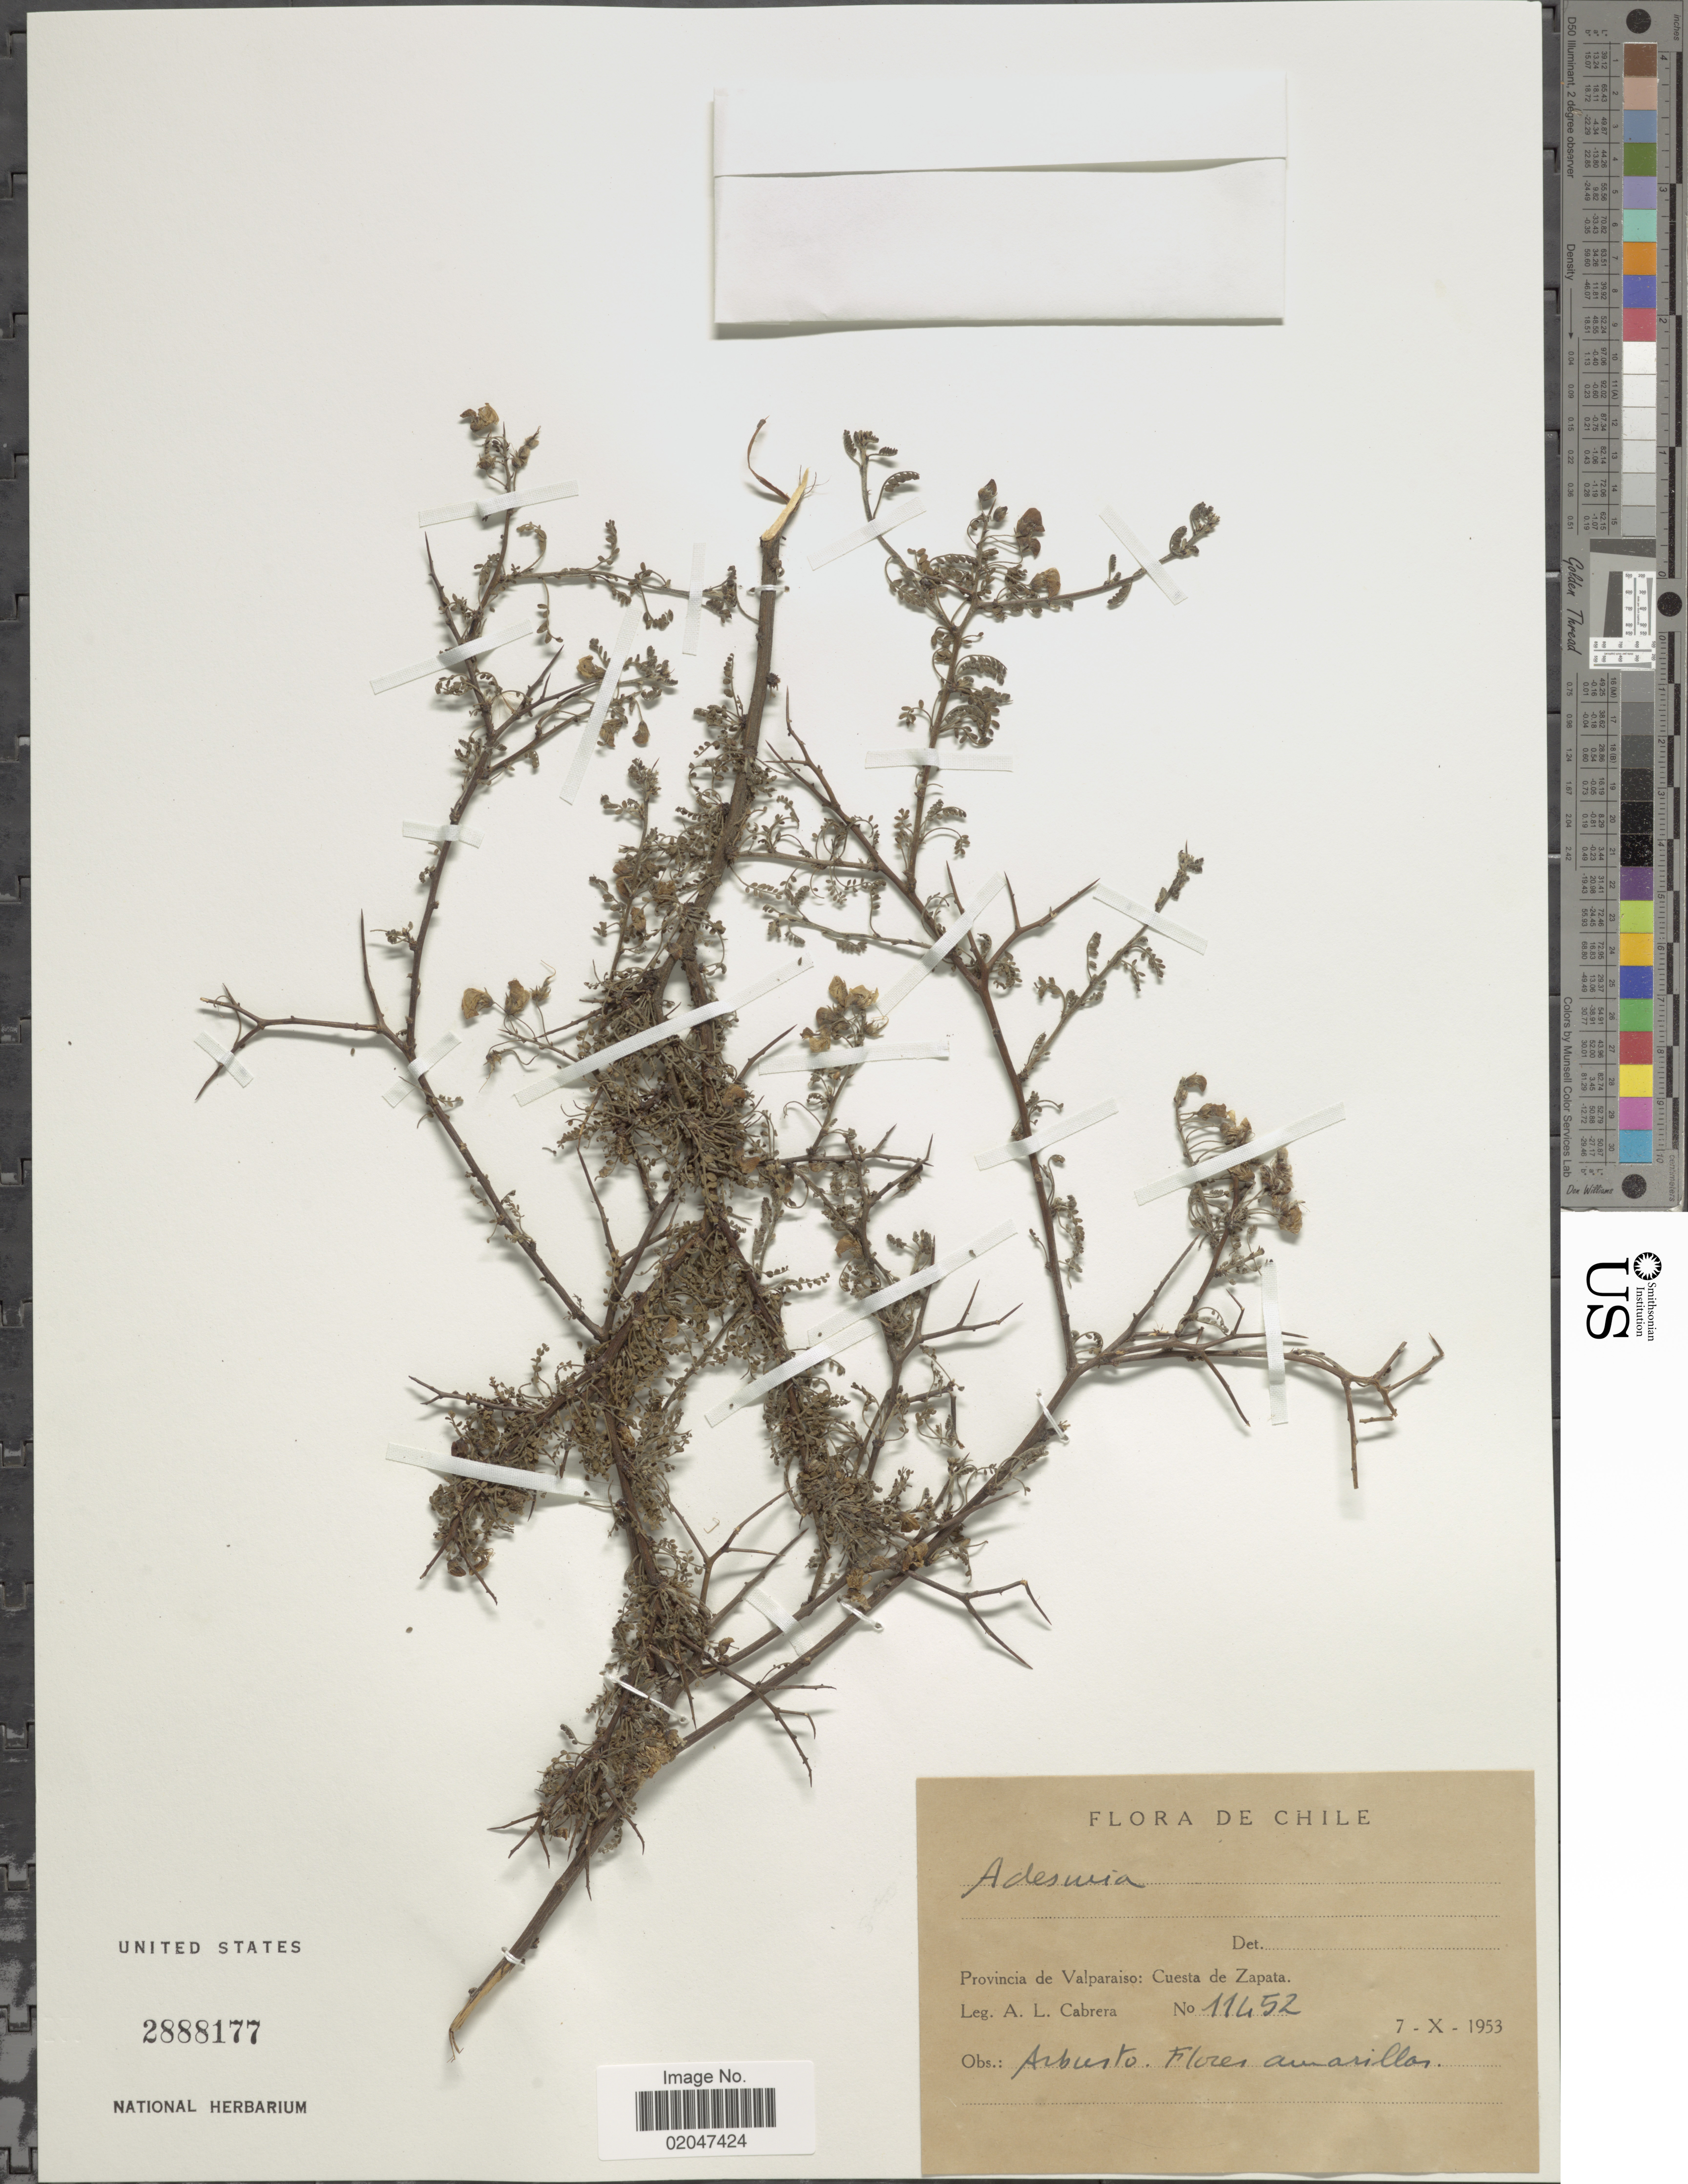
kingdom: Plantae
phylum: Tracheophyta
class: Magnoliopsida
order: Fabales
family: Fabaceae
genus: Adesmia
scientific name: Adesmia sp.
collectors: A. L. Cabrera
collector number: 11452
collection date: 1953-10-07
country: Chile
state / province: Valparaíso (V)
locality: Cuesta de Zapata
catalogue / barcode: US 2888177